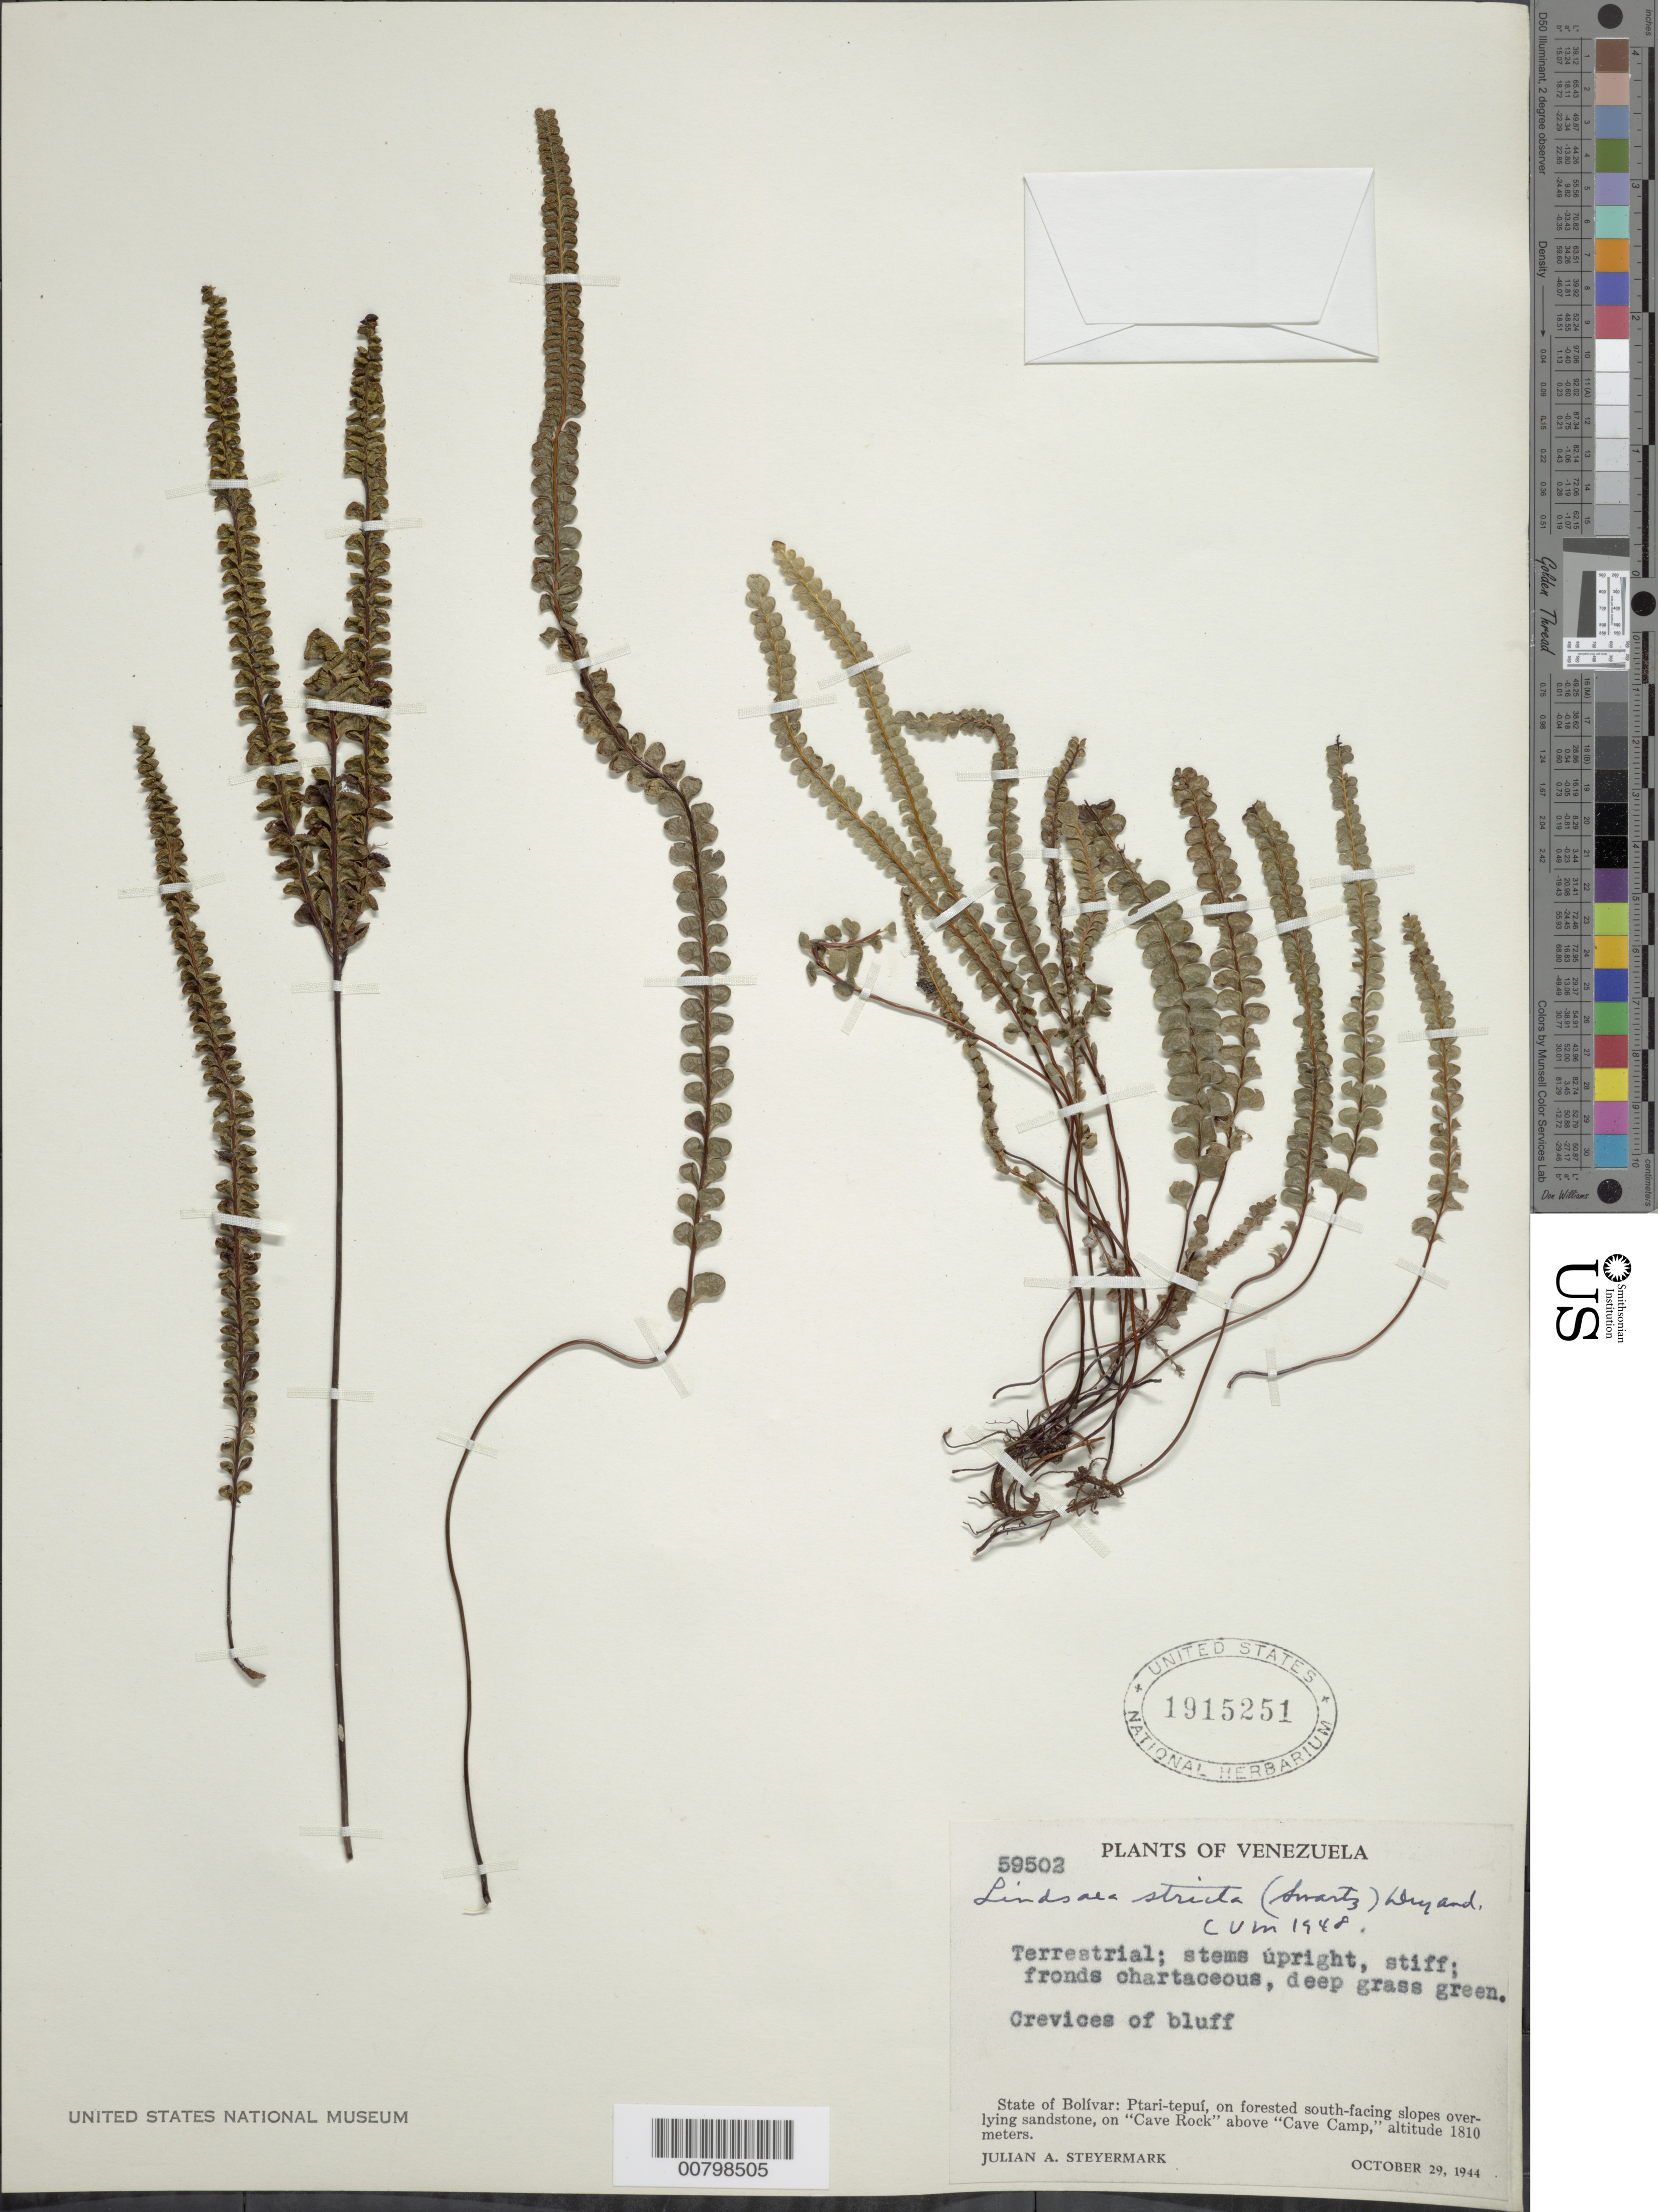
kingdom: Plantae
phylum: Tracheophyta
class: Polypodiopsida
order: Polypodiales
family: Lindsaeaceae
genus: Lindsaea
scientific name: Lindsaea stricta f. stricta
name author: (Sw.) Dryand.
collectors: J. Steyermark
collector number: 59502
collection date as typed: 29-Oct-44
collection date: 1944-10-29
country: Venezuela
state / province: Bolívar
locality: Ptari-tepuí, "Cave Rock" above "Cave Camp"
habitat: Forested south-facing slopes overlying sandstone; crevices of bluff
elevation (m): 1810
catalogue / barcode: US 1915251